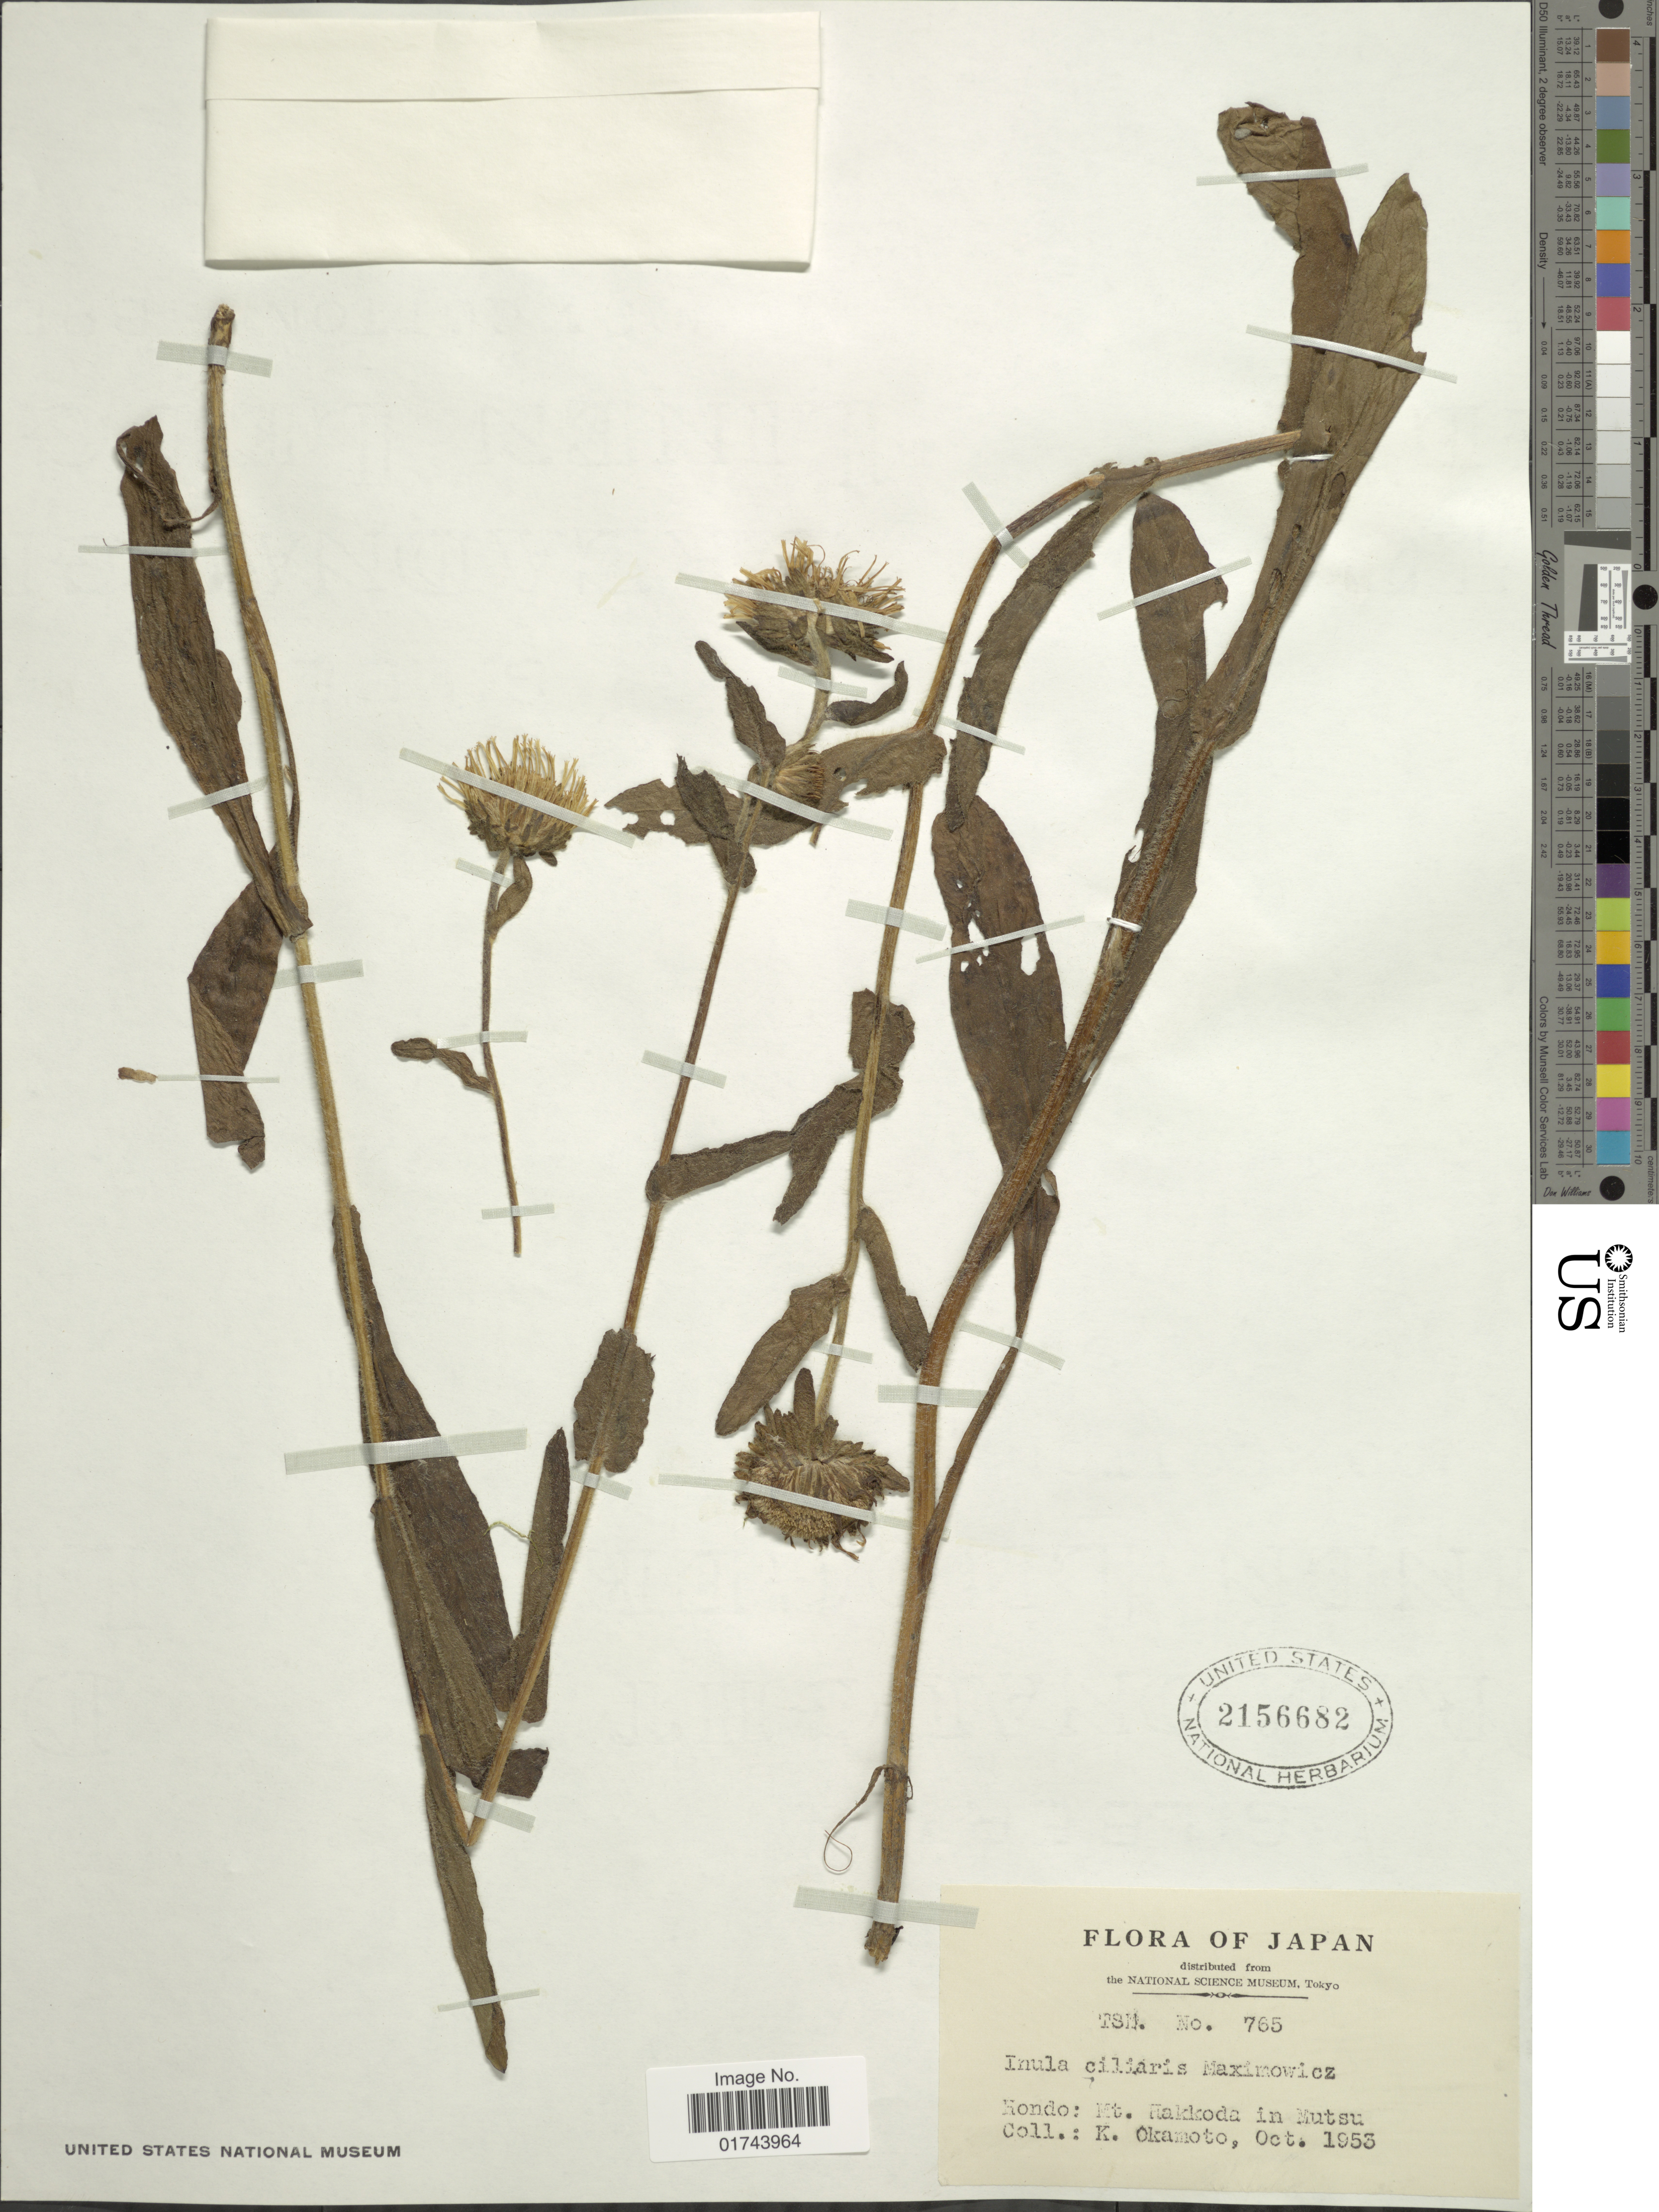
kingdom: Plantae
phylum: Tracheophyta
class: Magnoliopsida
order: Asterales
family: Asteraceae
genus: Inula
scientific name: Inula ciliaris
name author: (Miq.) Maxim.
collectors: K. Okamoto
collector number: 765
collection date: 1953-10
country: Japan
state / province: Aomori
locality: Rondo: Mt. Hakkoda in Mutsu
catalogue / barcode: US 2156682